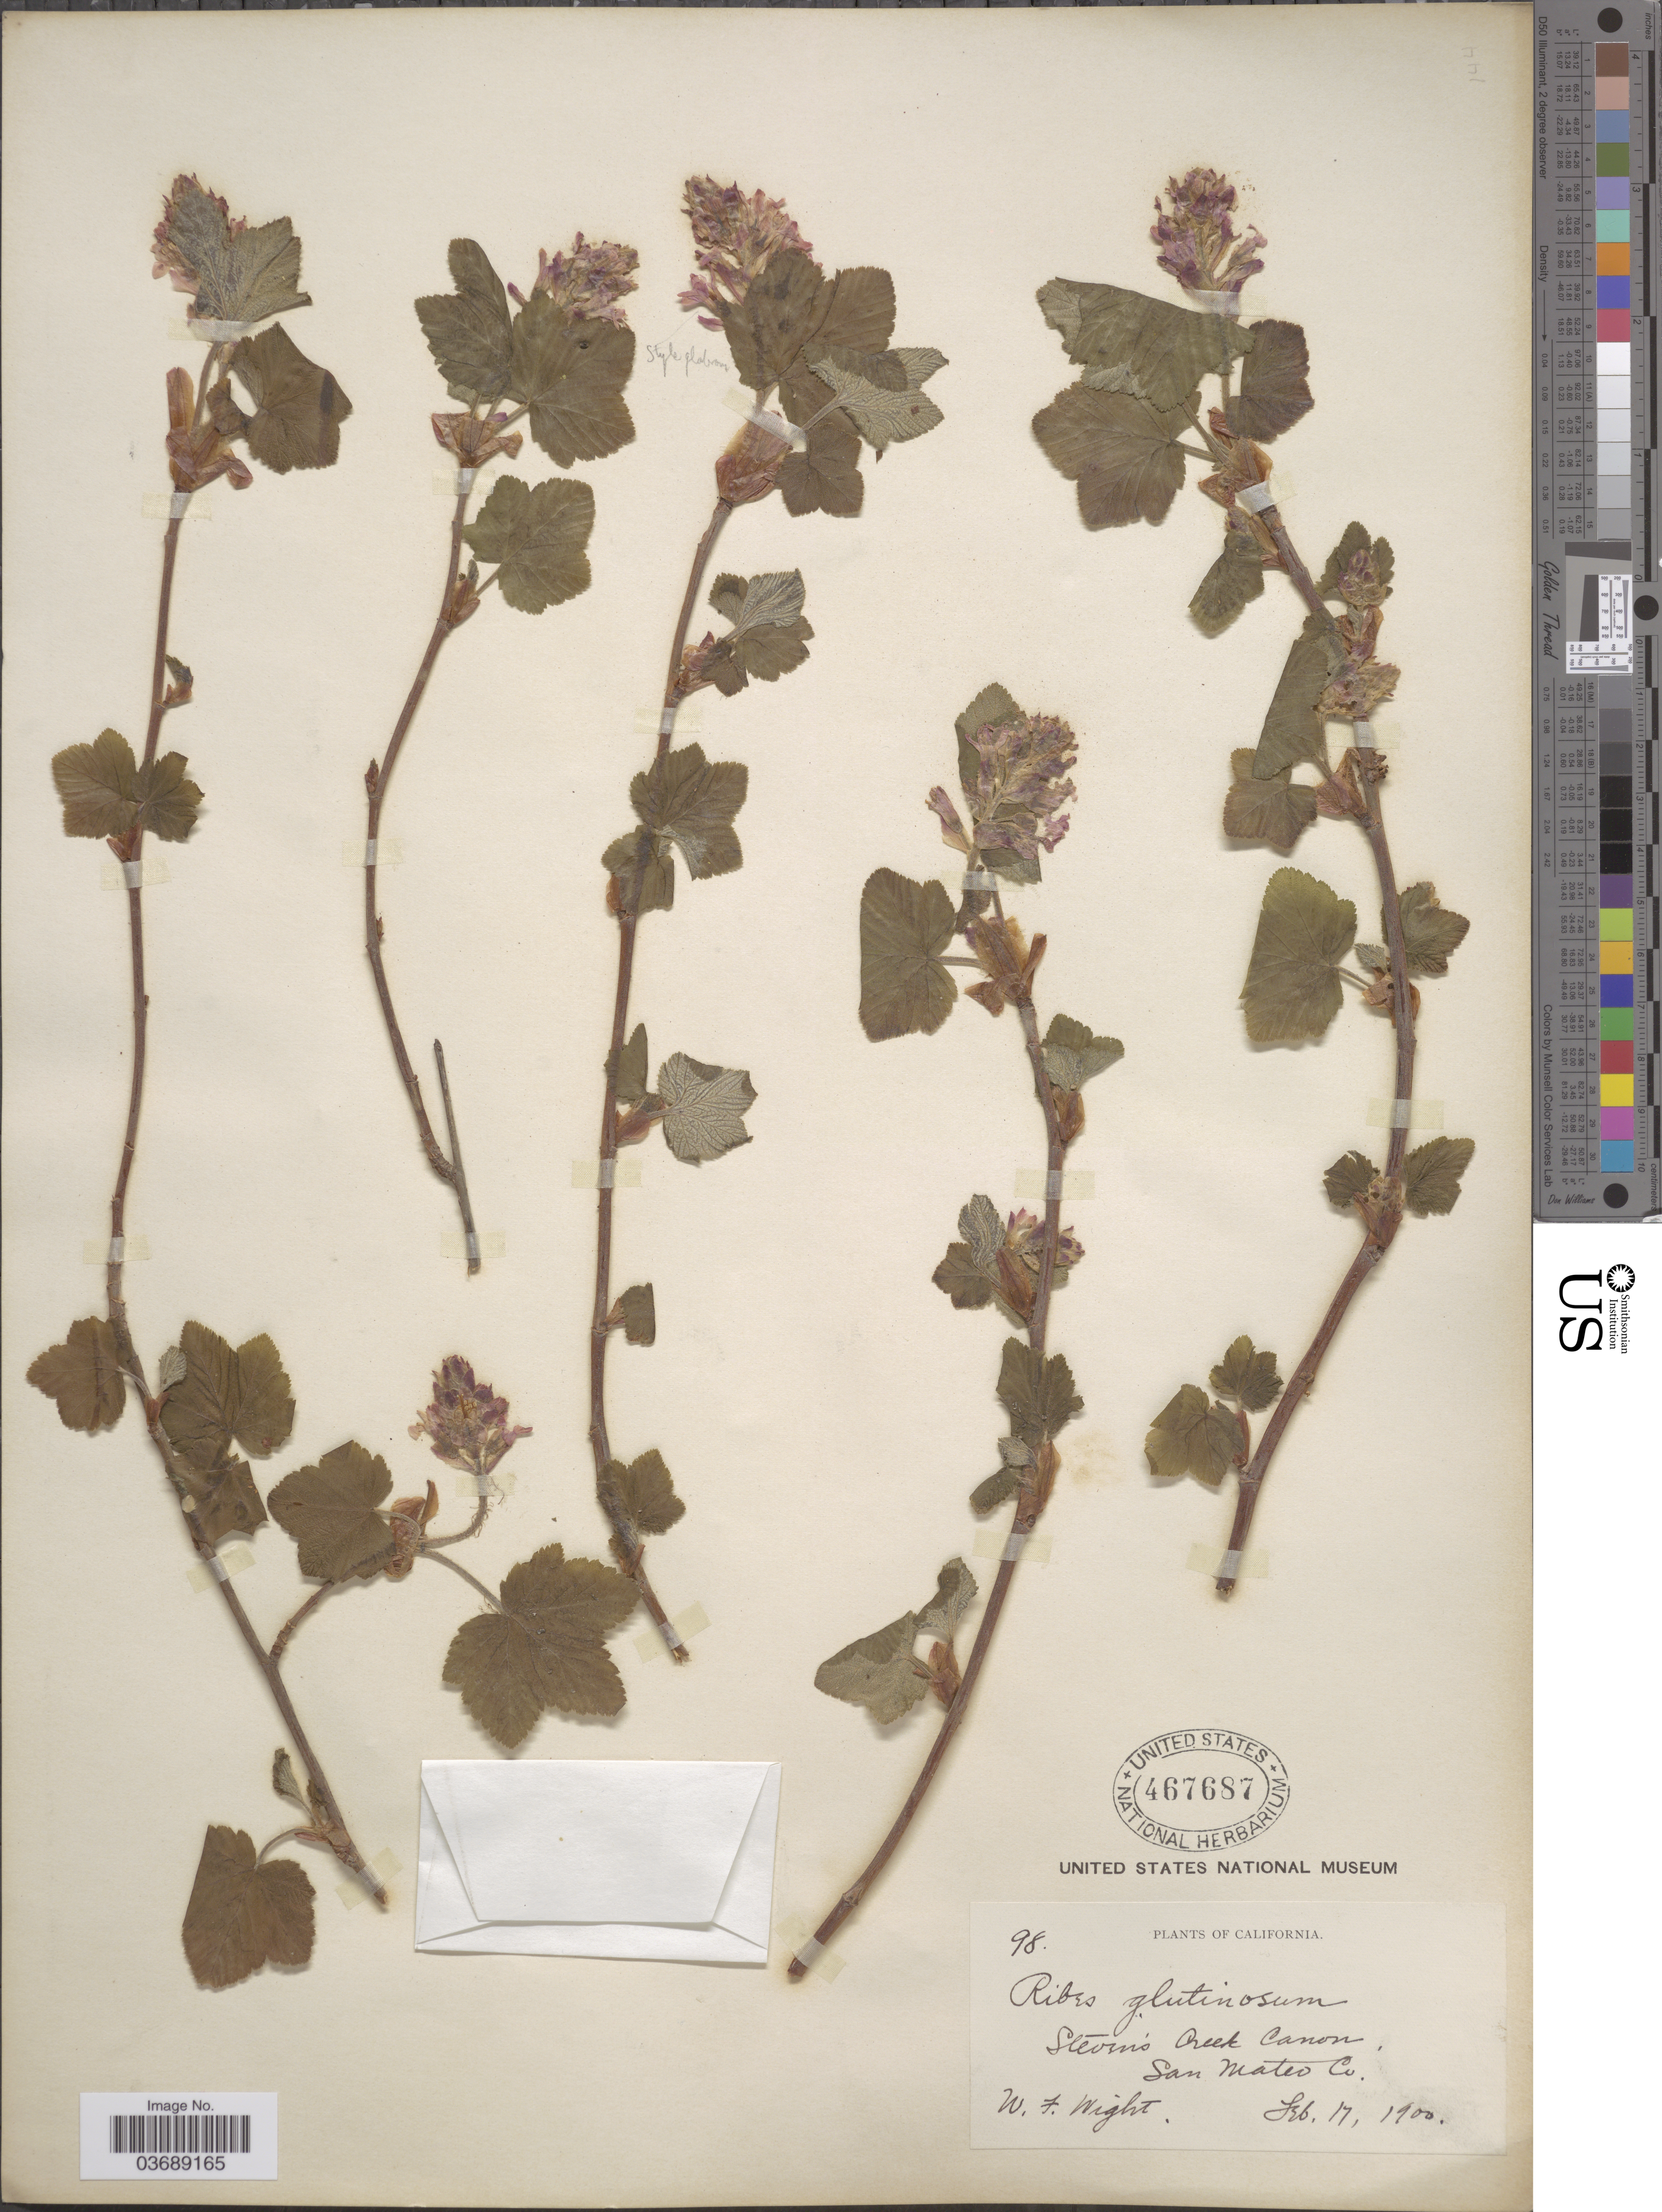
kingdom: Plantae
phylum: Tracheophyta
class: Magnoliopsida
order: Saxifragales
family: Grossulariaceae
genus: Ribes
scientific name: Ribes sanguineum var. glutinosum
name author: (Benth.) Loudon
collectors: W. Wight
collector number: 98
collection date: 1900-02-17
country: United States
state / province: California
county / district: San Mateo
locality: Steven's Creek Canon. San Mateo Co.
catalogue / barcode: US 467687